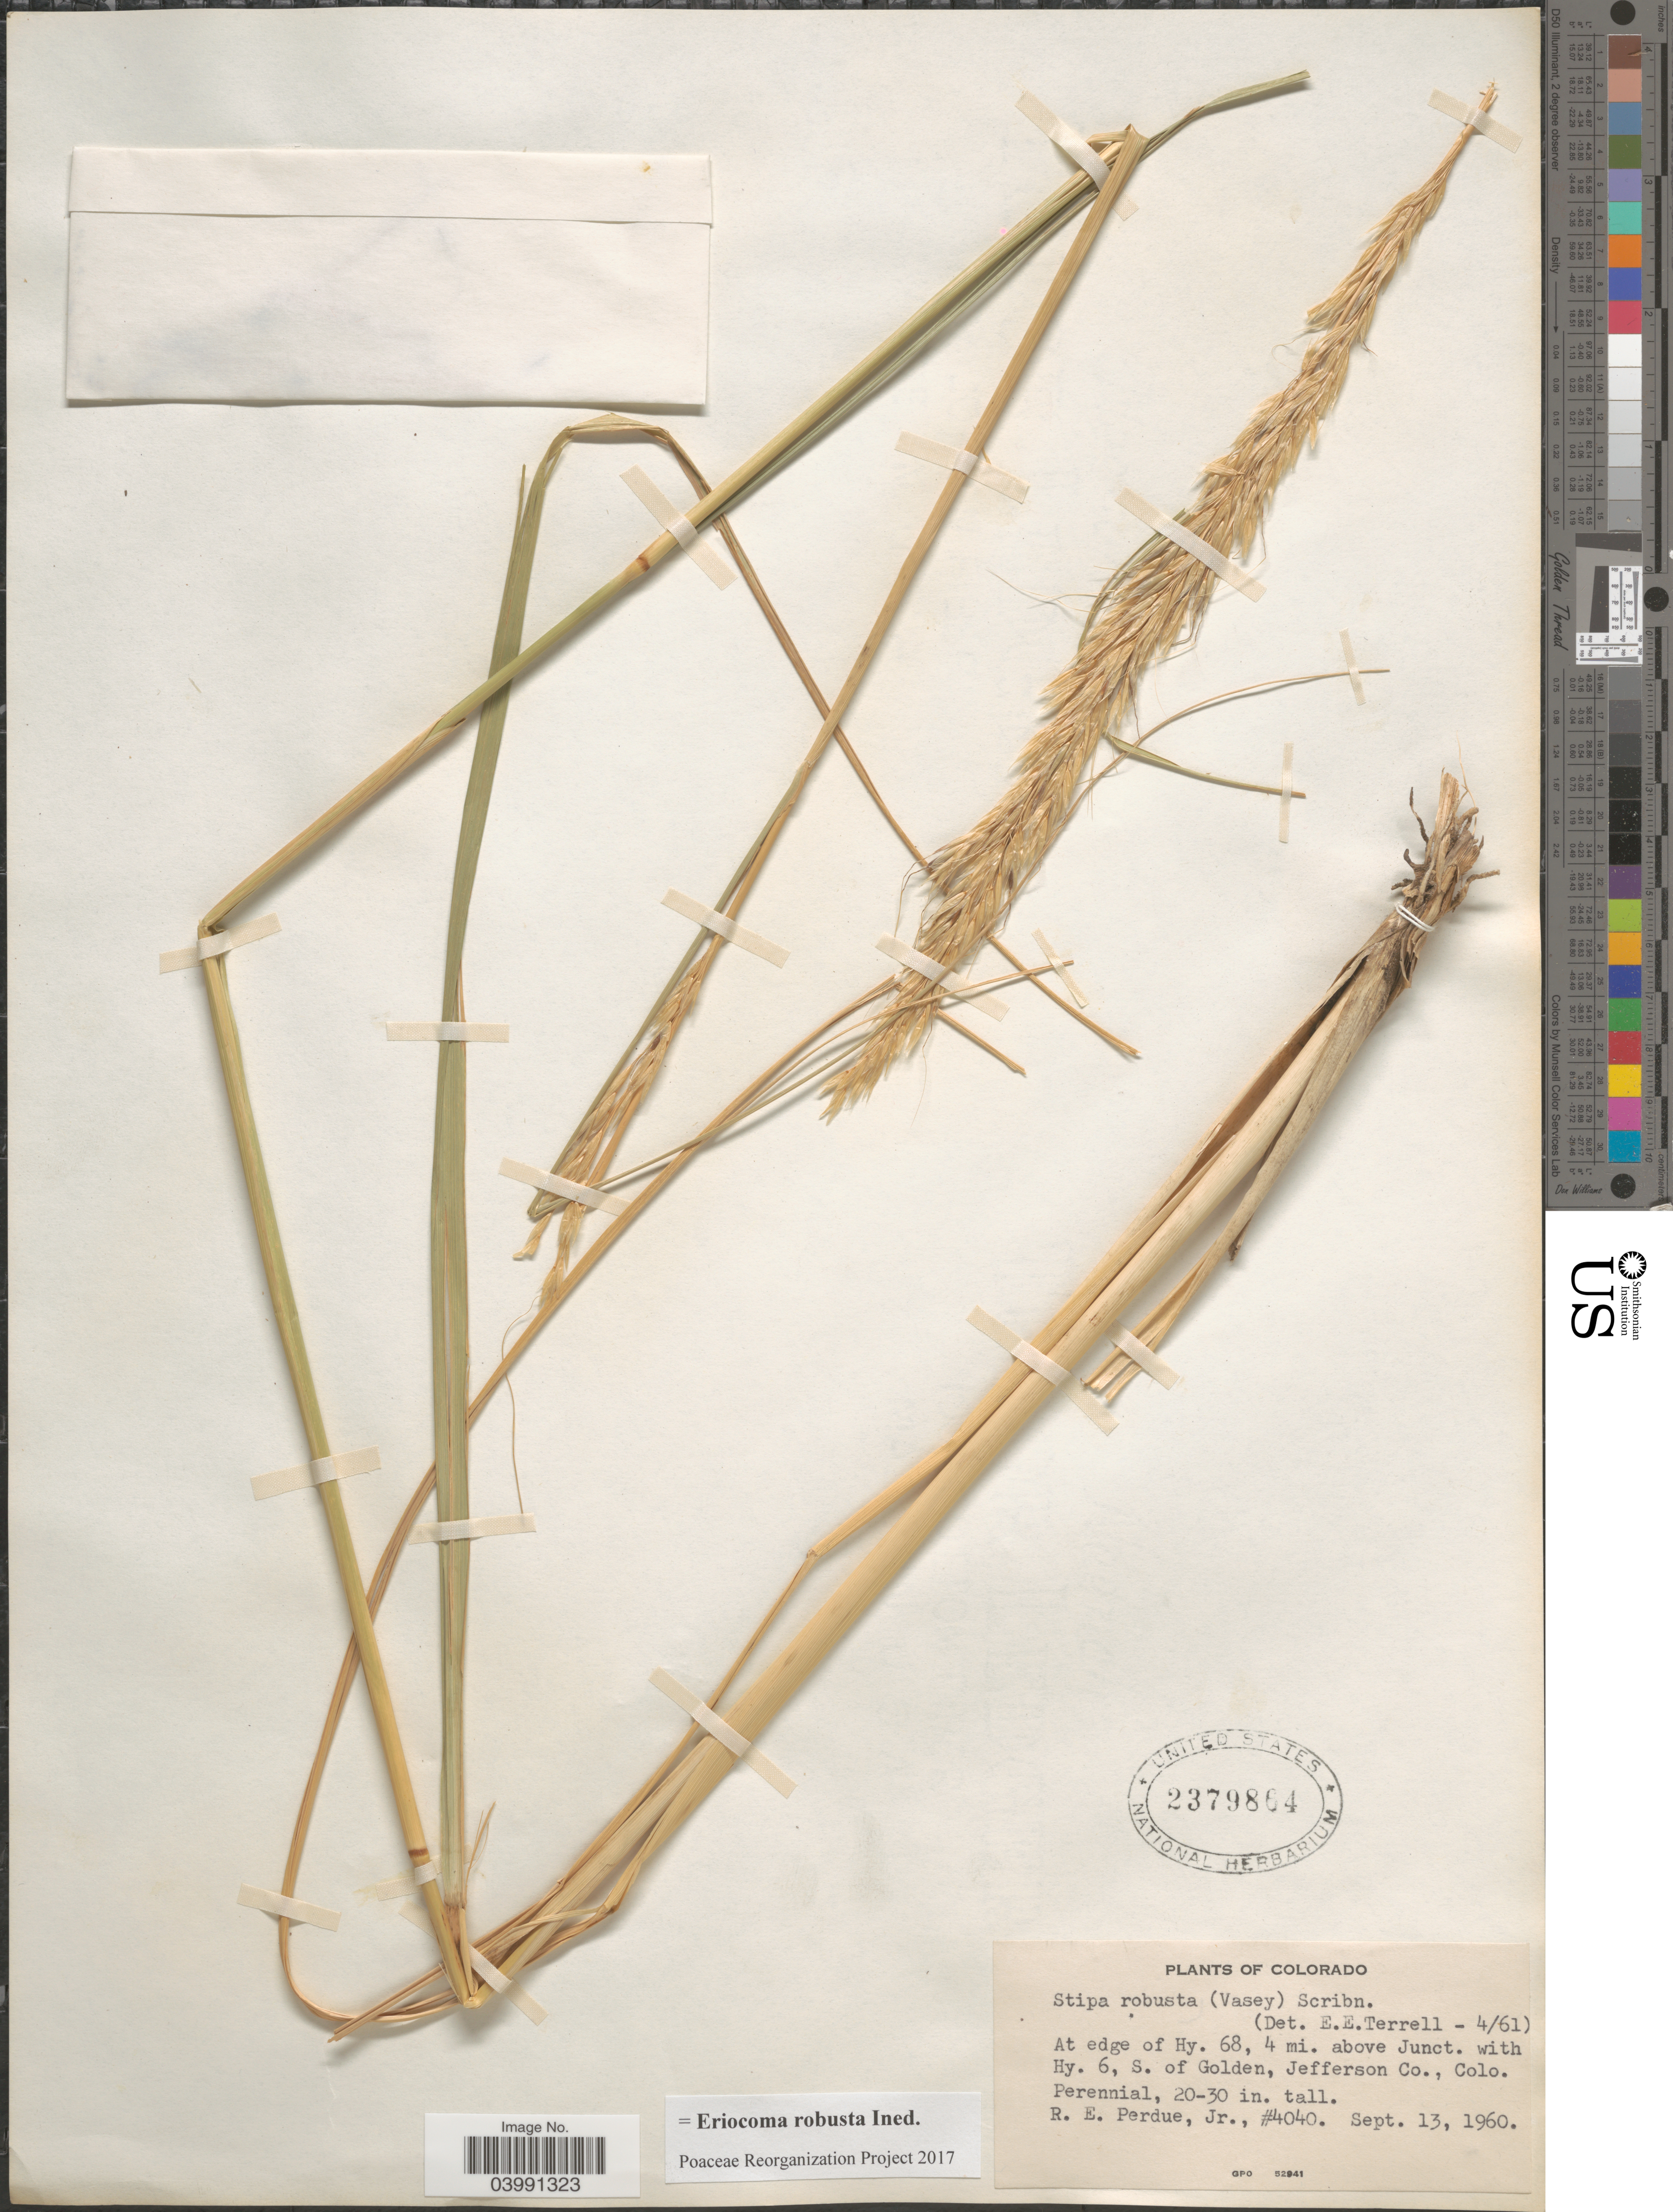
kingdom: Plantae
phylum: Tracheophyta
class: Liliopsida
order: Poales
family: Poaceae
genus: Eriocoma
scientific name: Eriocoma robusta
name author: (Vasey) Romasch.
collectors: R. E. Perdue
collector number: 4040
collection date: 1960-09-13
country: United States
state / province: Colorado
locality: At edge of Hy. 68, 4 mi. above Junct. with Hy. 6, S. of Golden, Jefferson Co.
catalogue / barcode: US 2379864